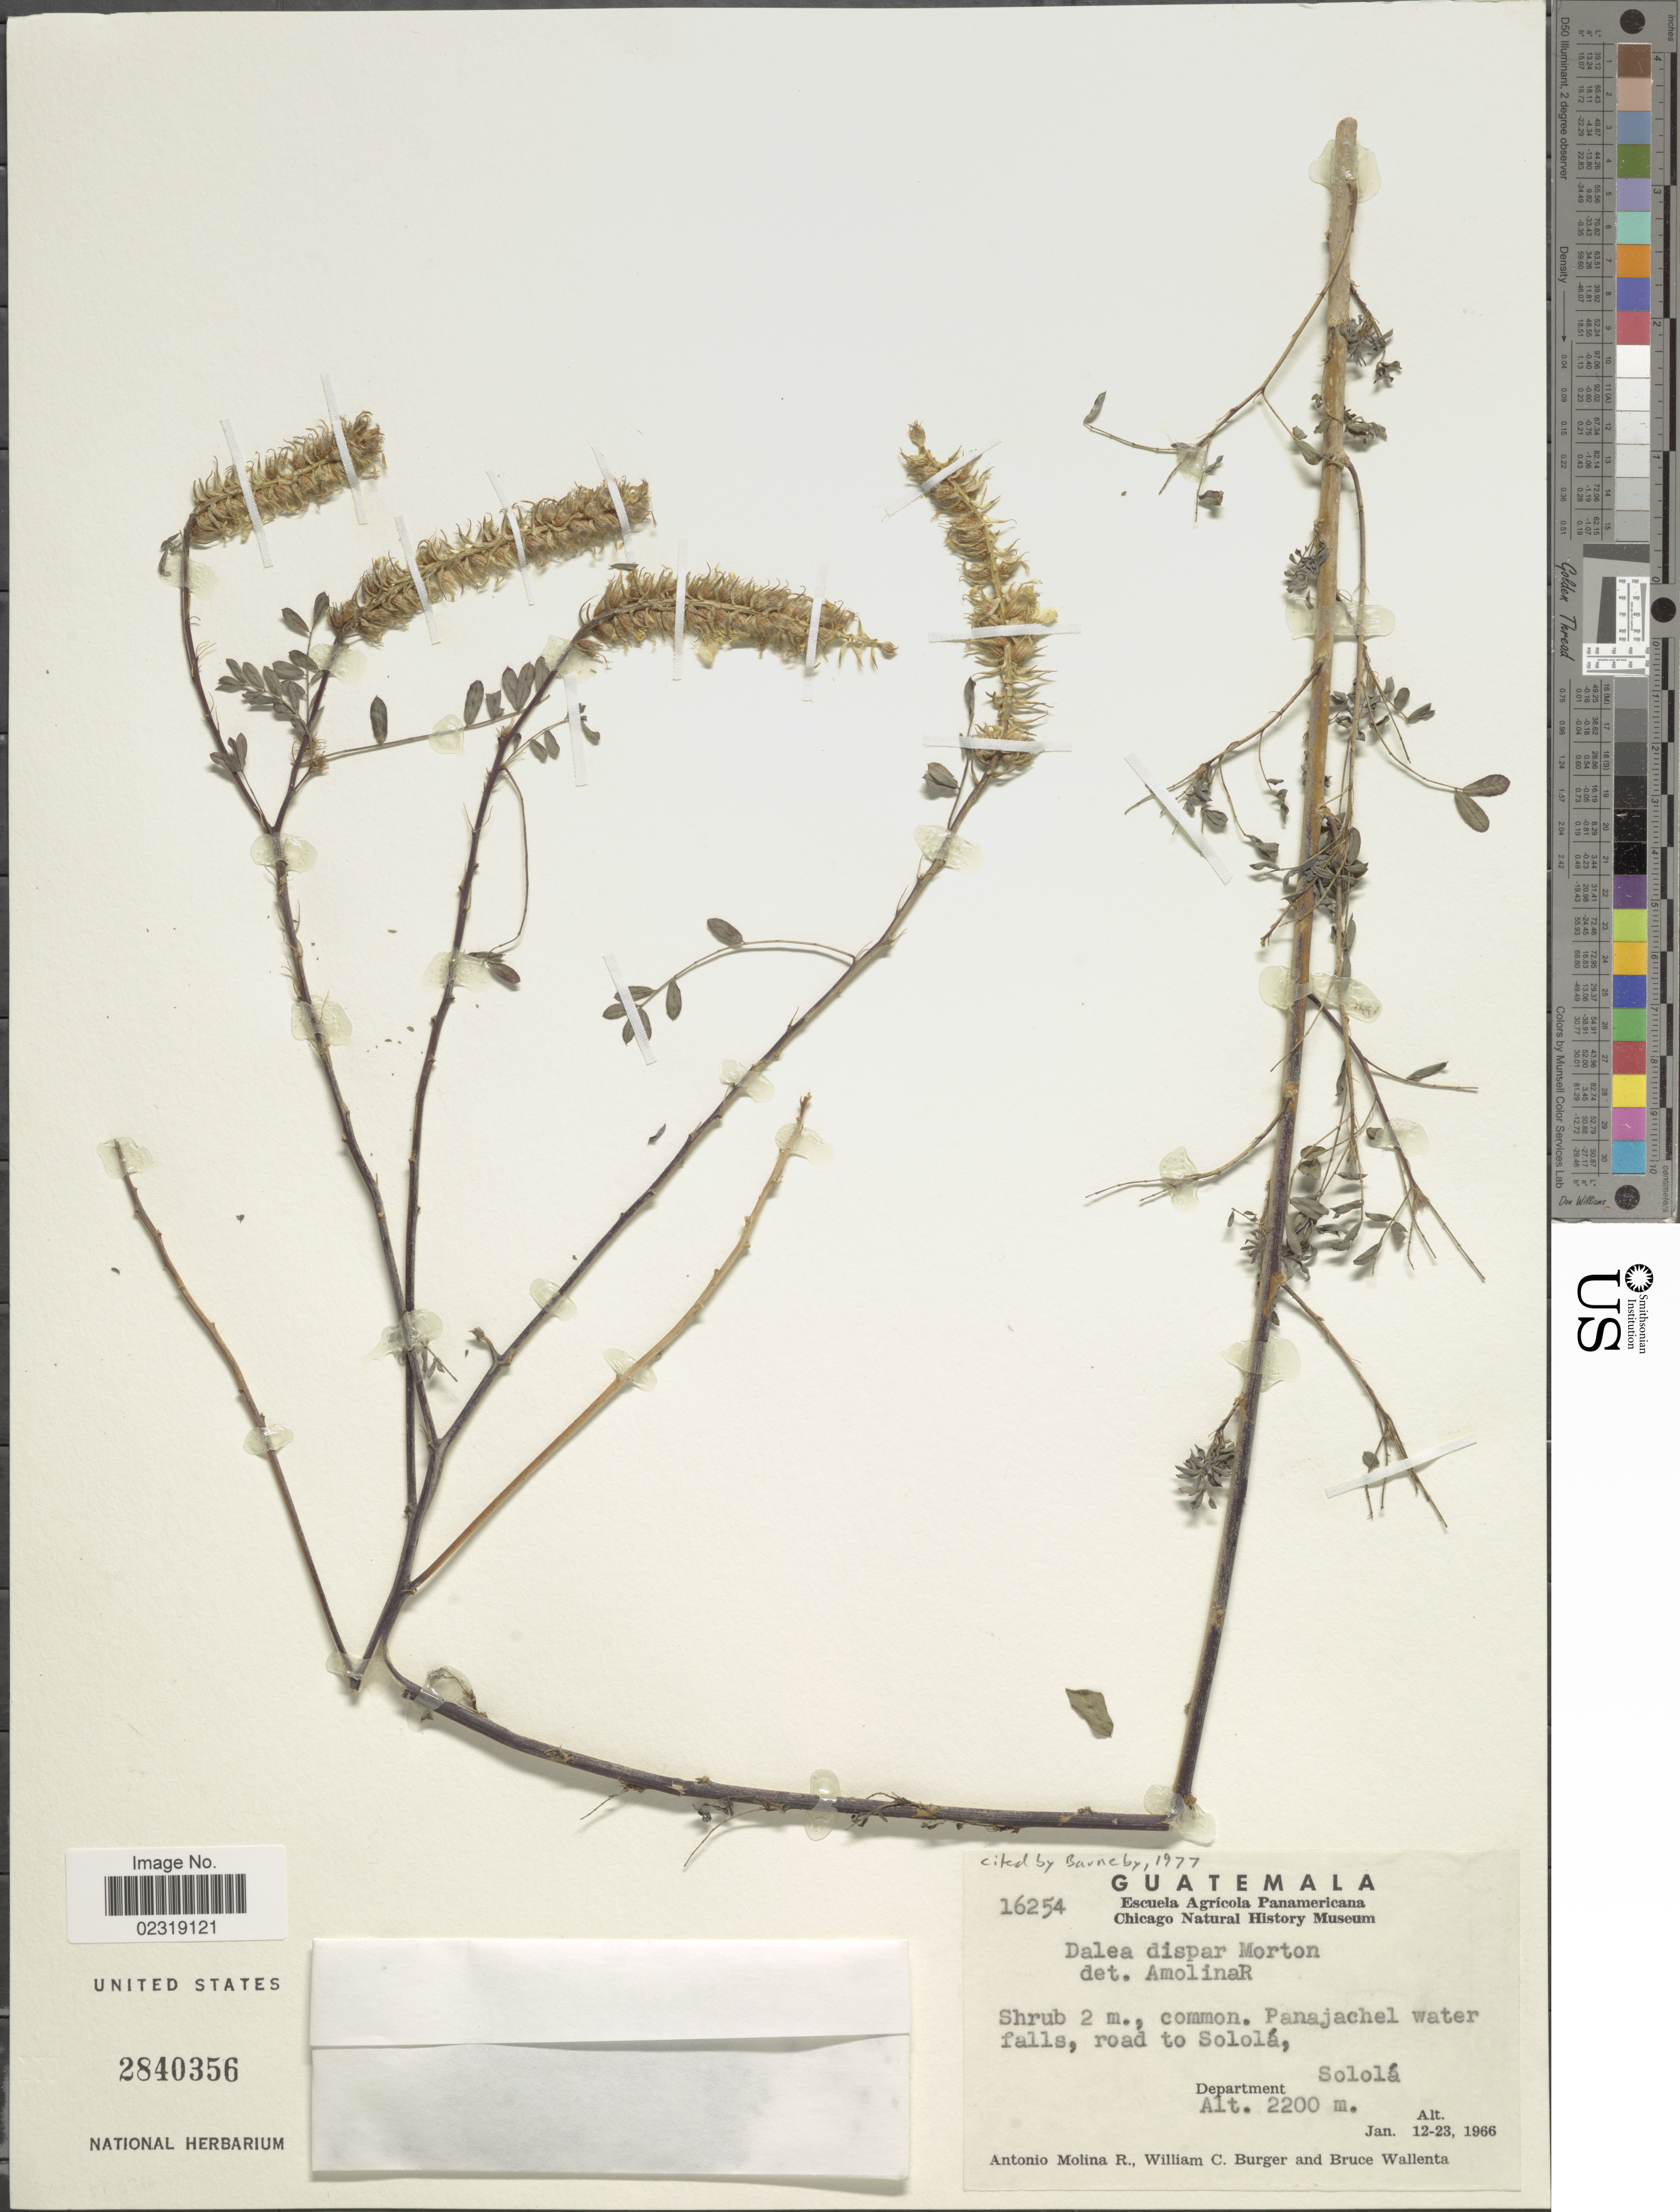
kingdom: Plantae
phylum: Tracheophyta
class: Magnoliopsida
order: Fabales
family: Fabaceae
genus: Dalea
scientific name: Dalea dispar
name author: C.V. Morton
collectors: A. Molina R., W. Burger & B. Wallenta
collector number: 16254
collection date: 1966-01-12/1966-01-23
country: Guatemala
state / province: Sololá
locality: Panajachel water falls, road to Solola, Department Solola.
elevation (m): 2200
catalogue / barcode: US 2840356